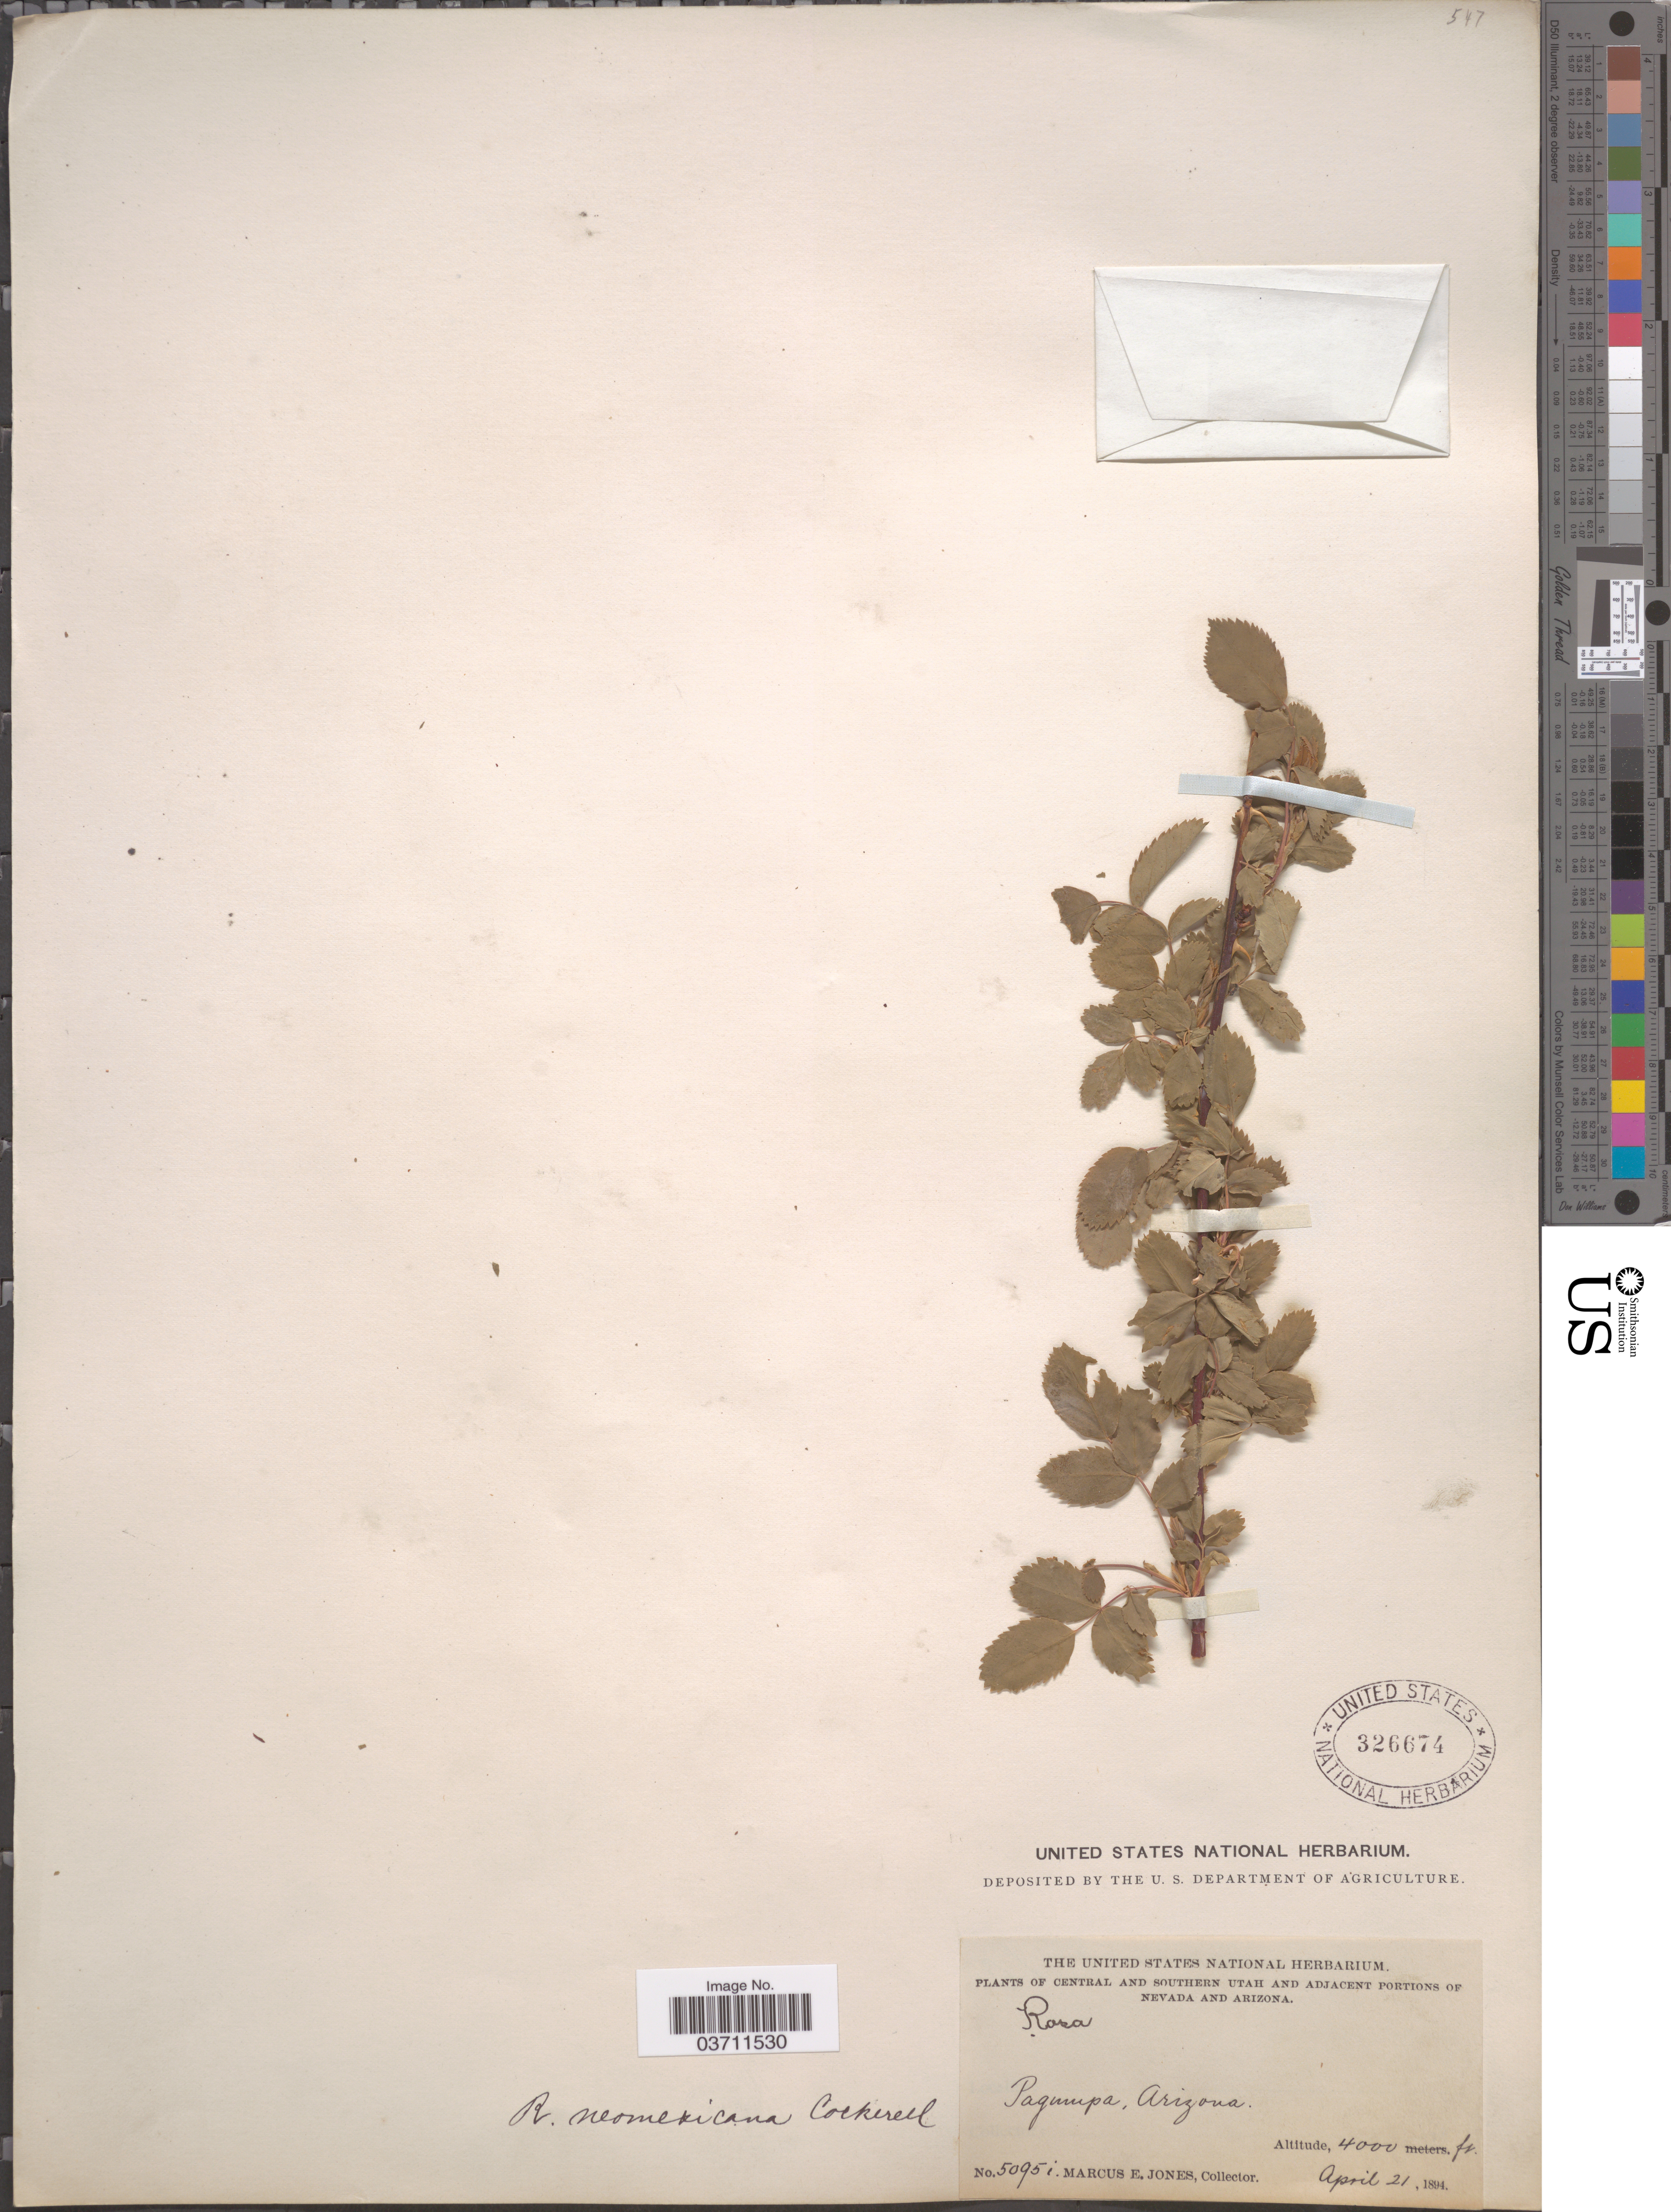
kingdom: Plantae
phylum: Tracheophyta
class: Magnoliopsida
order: Rosales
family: Rosaceae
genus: Rosa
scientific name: Rosa neomexicana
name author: Cockerell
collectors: M. E. Jones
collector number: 5095i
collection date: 1894-04-21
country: United States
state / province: Arizona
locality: Pagumpa.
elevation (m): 1219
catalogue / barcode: US 326674